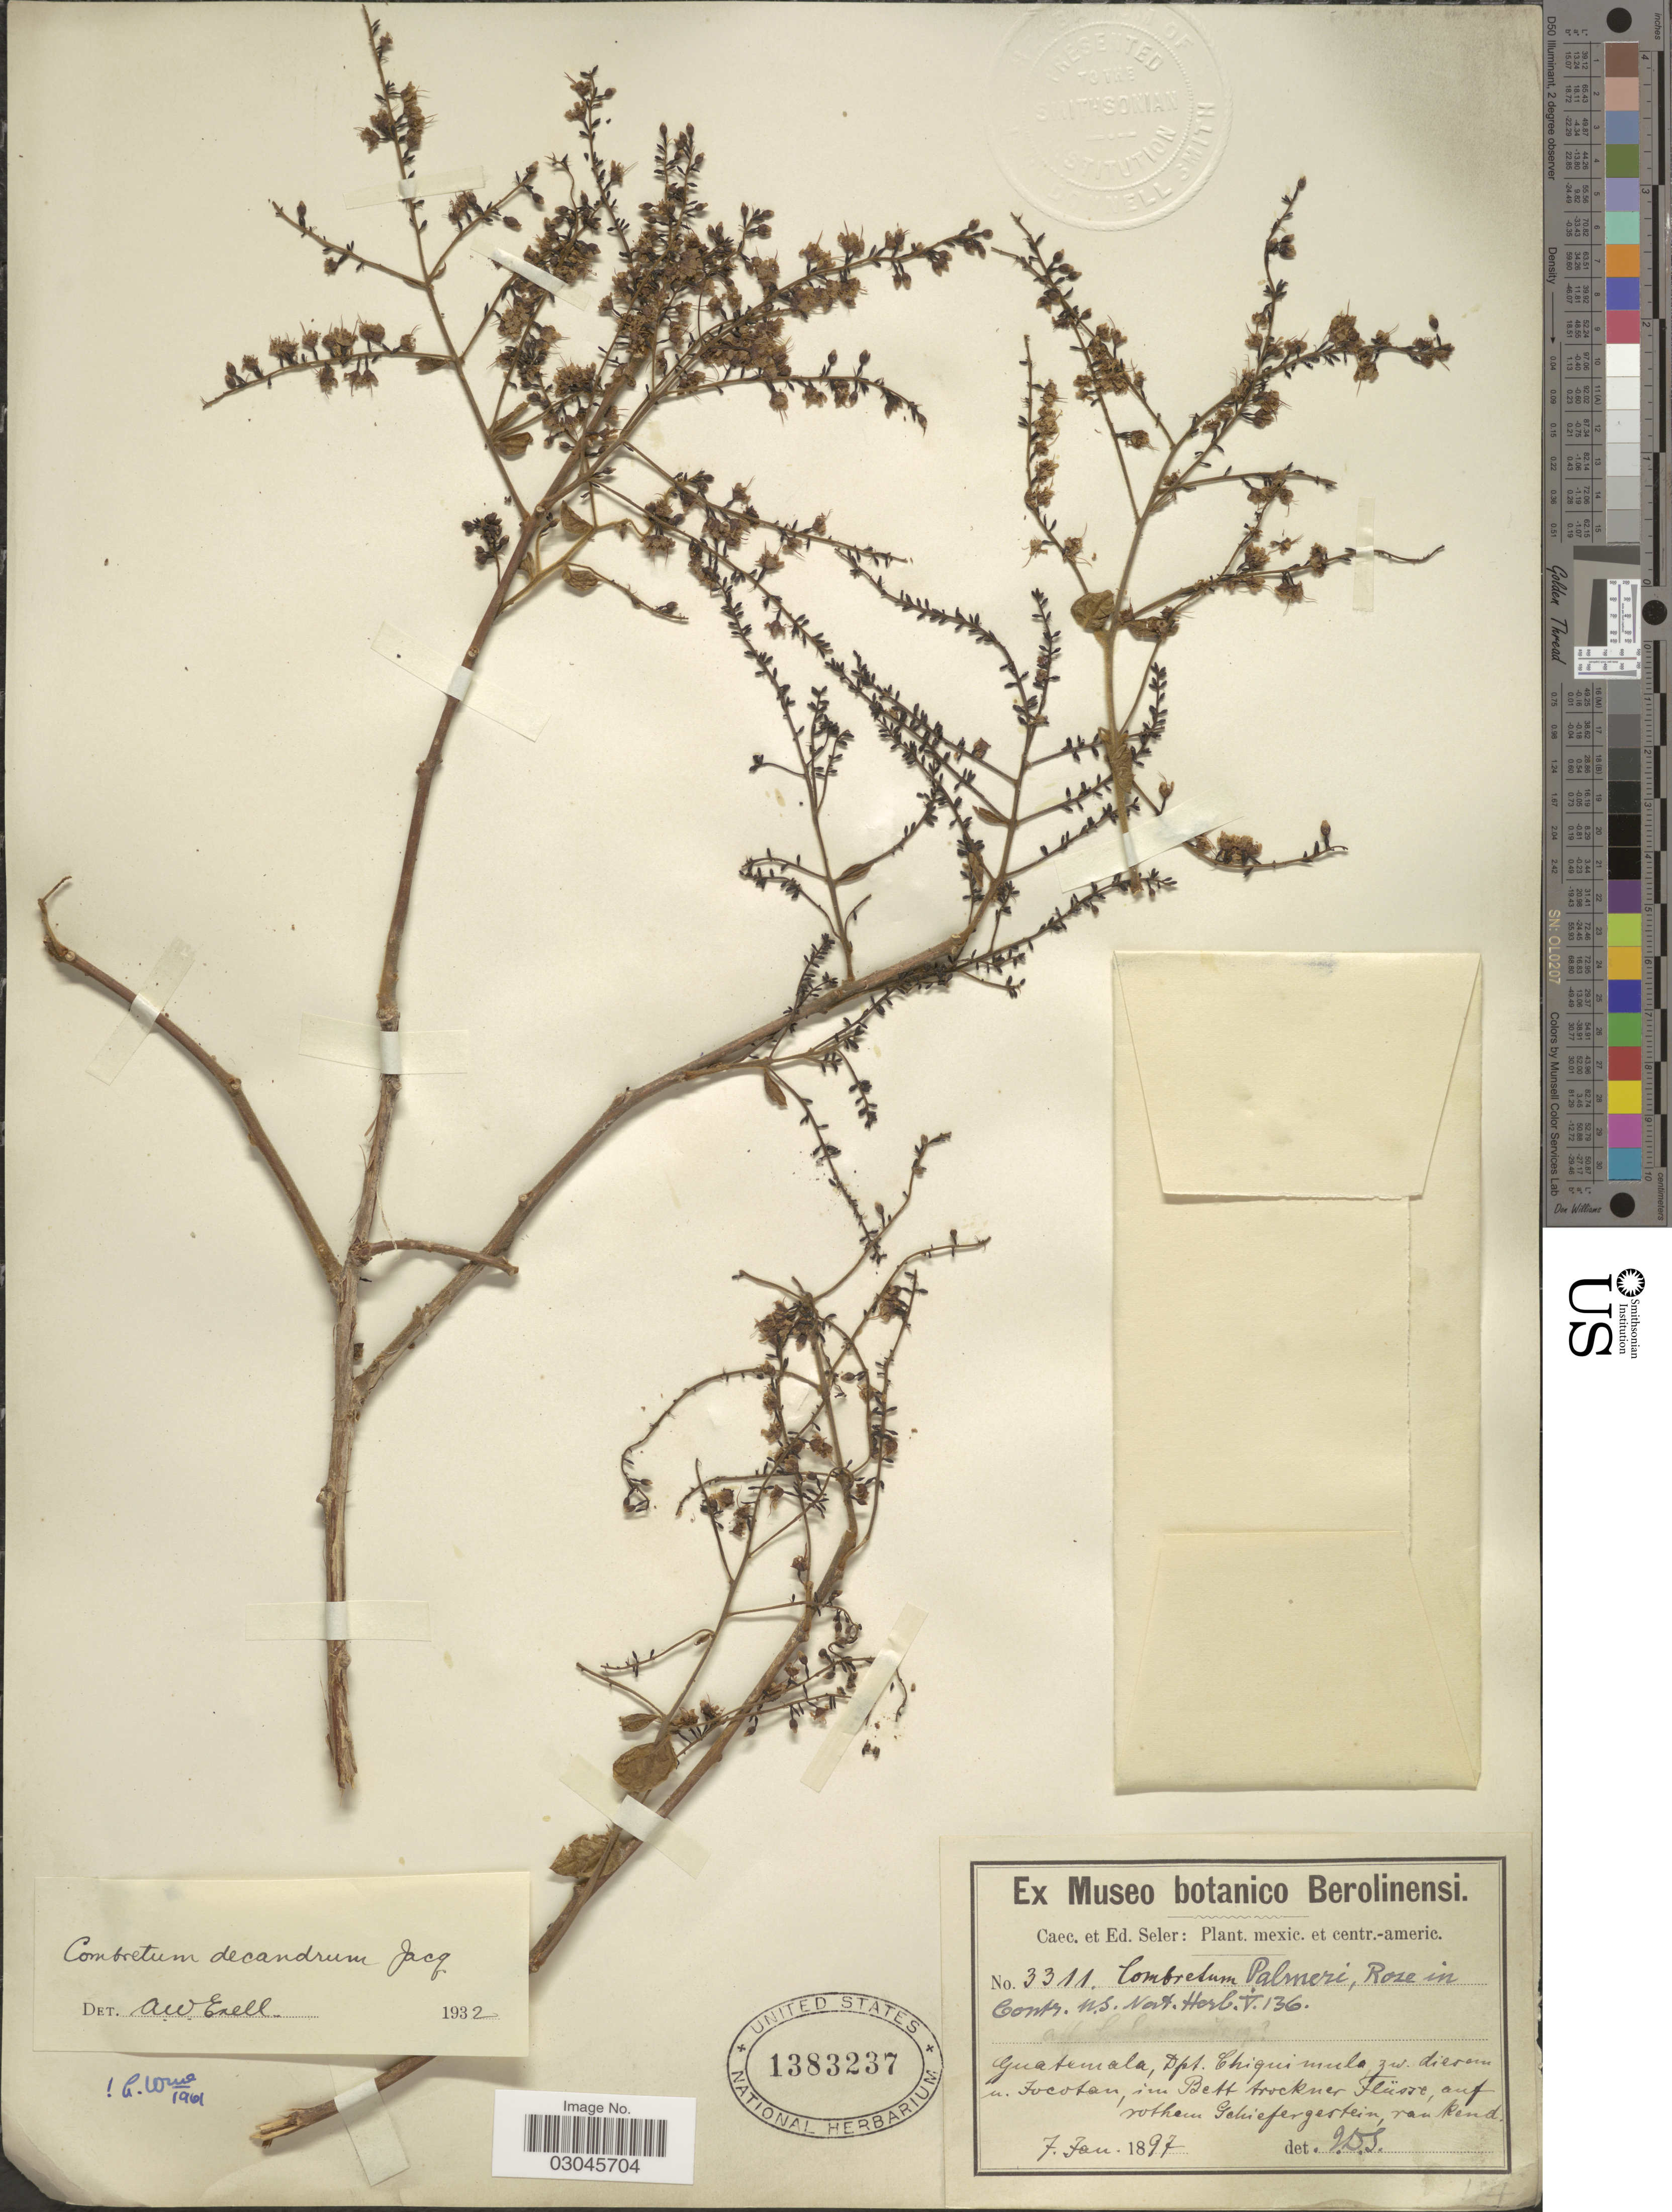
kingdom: Plantae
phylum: Tracheophyta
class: Magnoliopsida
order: Myrtales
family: Combretaceae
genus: Combretum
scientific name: Combretum decandrum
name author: Jacq.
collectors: C. Seler & E. G. Seler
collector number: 3311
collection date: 1897-01-07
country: Guatemala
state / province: Chiquimula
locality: Dpt. Chiquimula, zw. diesem u. Jocotan., im Bett trockner Flüsse.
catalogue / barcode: US 1383237